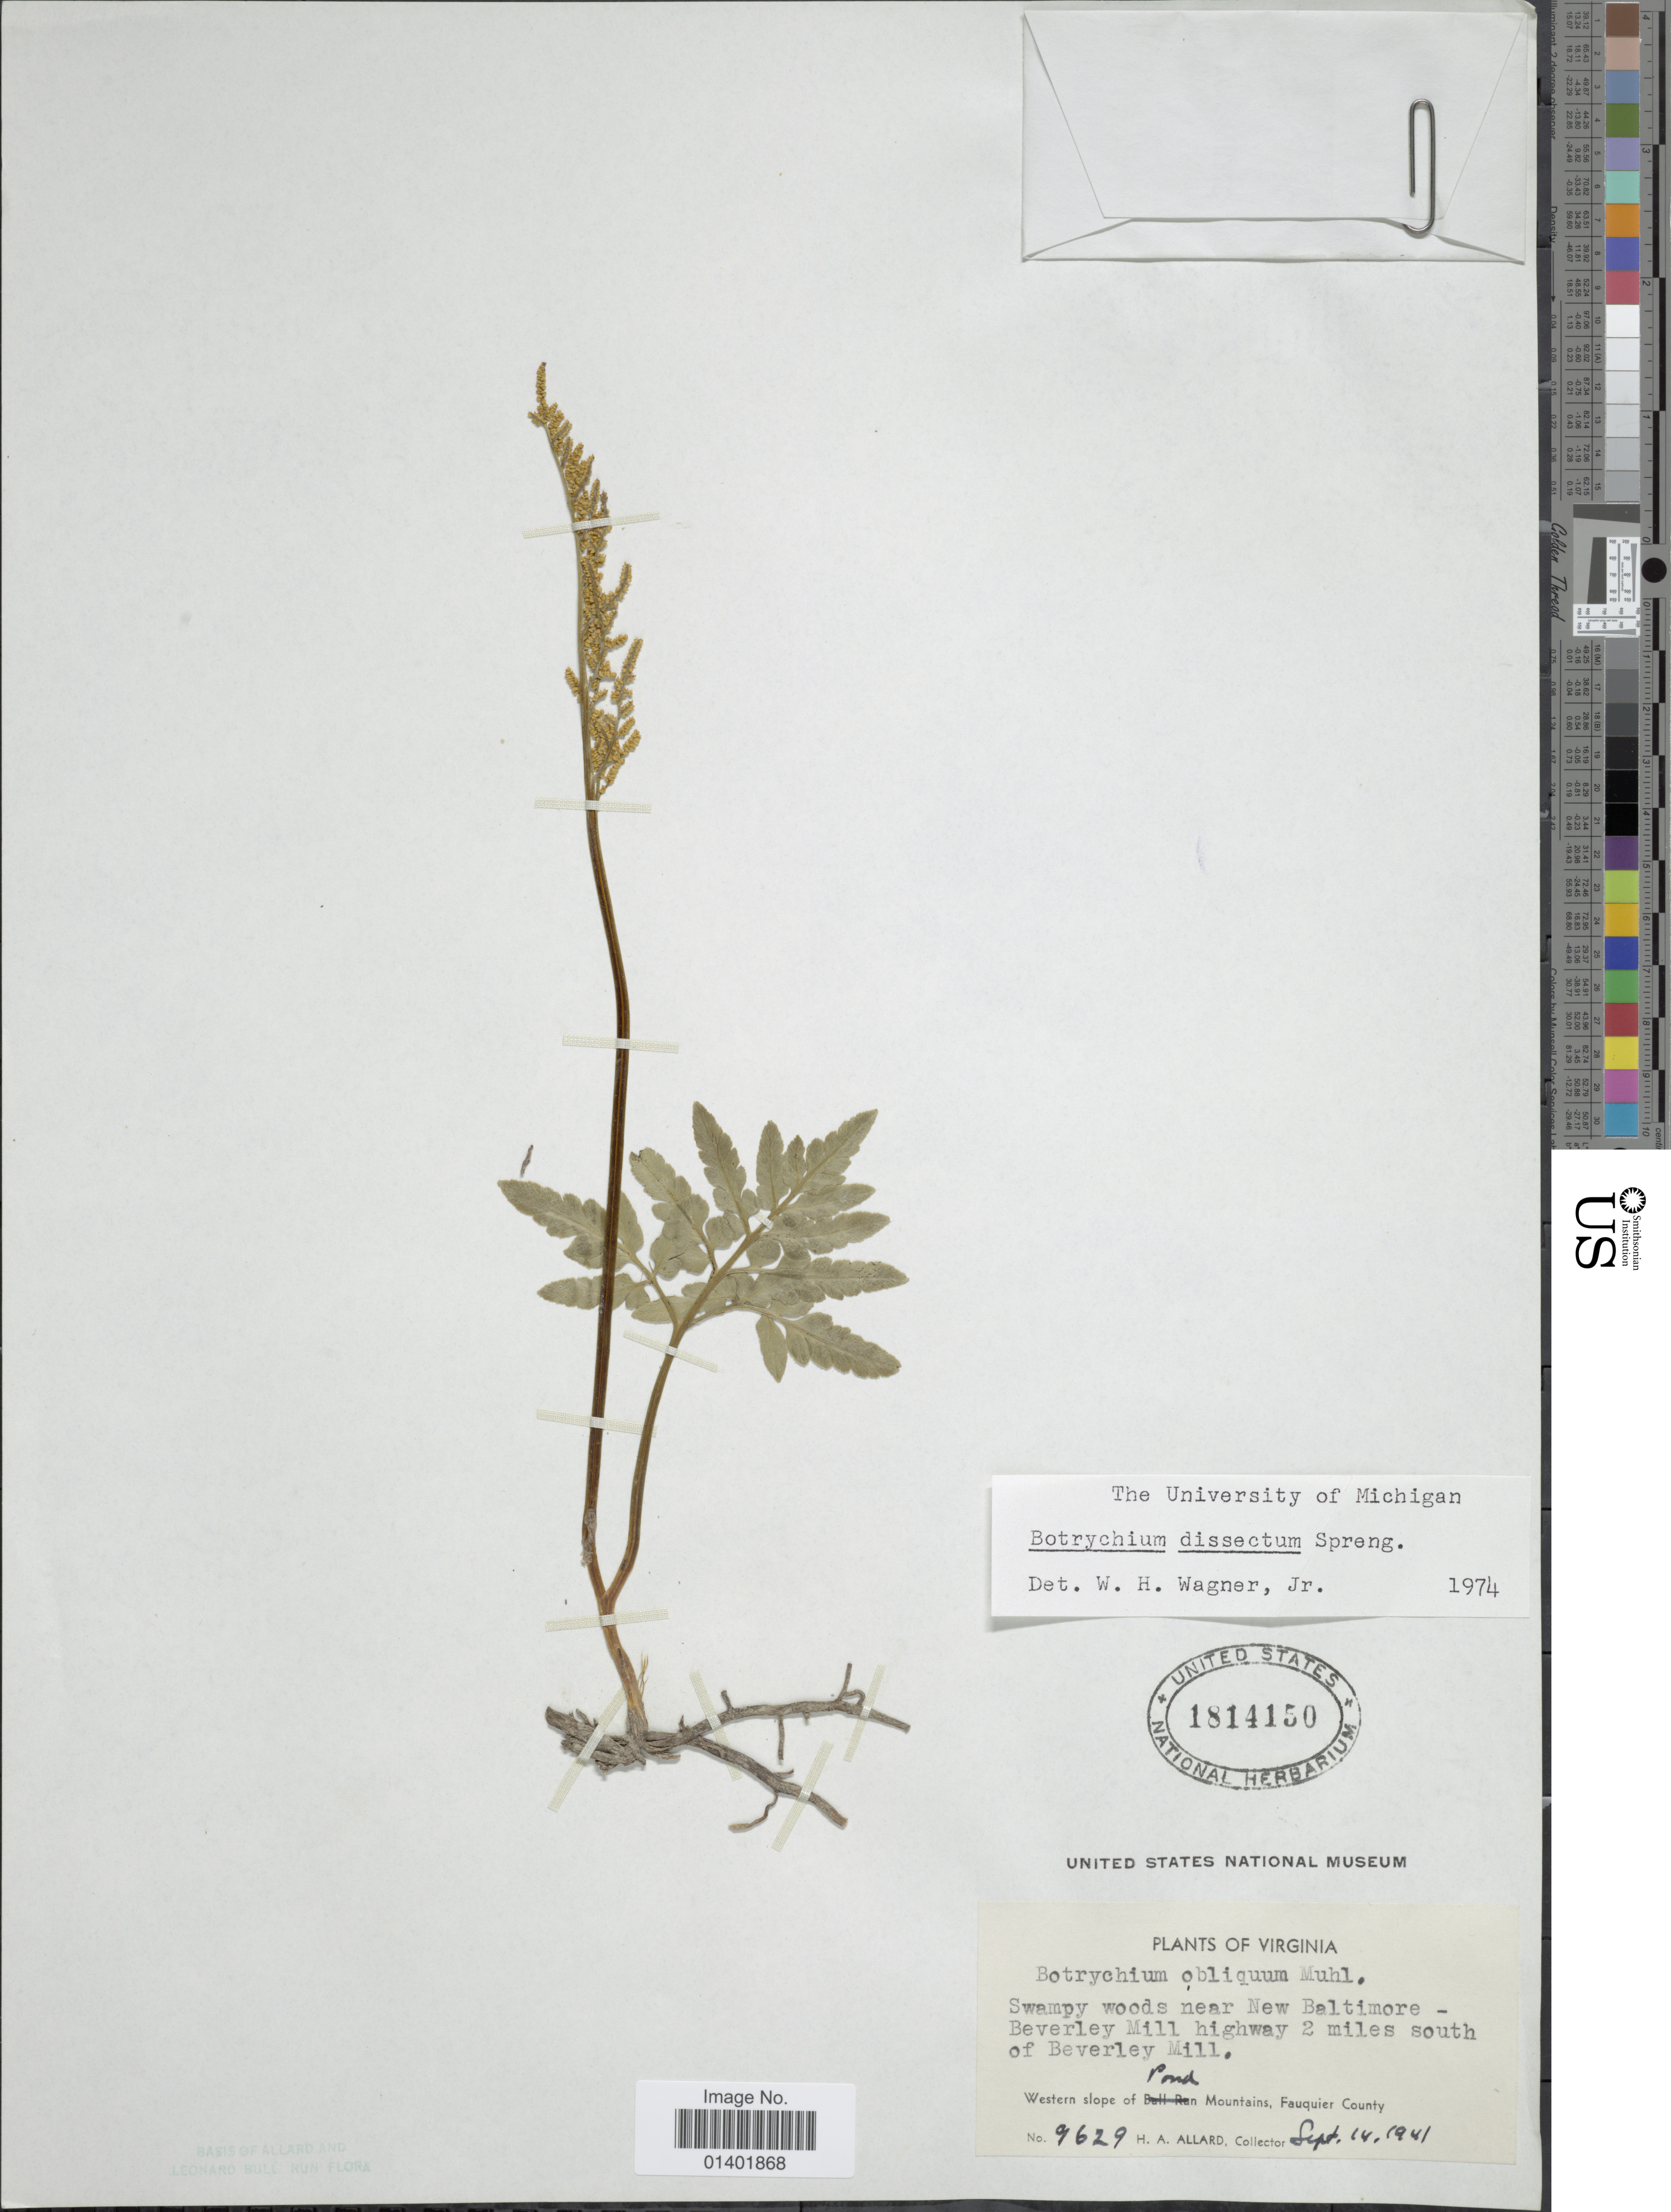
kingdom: Plantae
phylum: Tracheophyta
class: Polypodiopsida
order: Ophioglossales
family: Ophioglossaceae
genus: Botrychium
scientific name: Botrychium dissectum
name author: Spreng.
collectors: H. A. Allard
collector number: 9629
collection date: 1941-09-14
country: United States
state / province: Virginia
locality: Swampy woods near New Baltimore-Beverley Mill highway 2 miles south of Beverley Mill.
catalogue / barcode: US 1814150